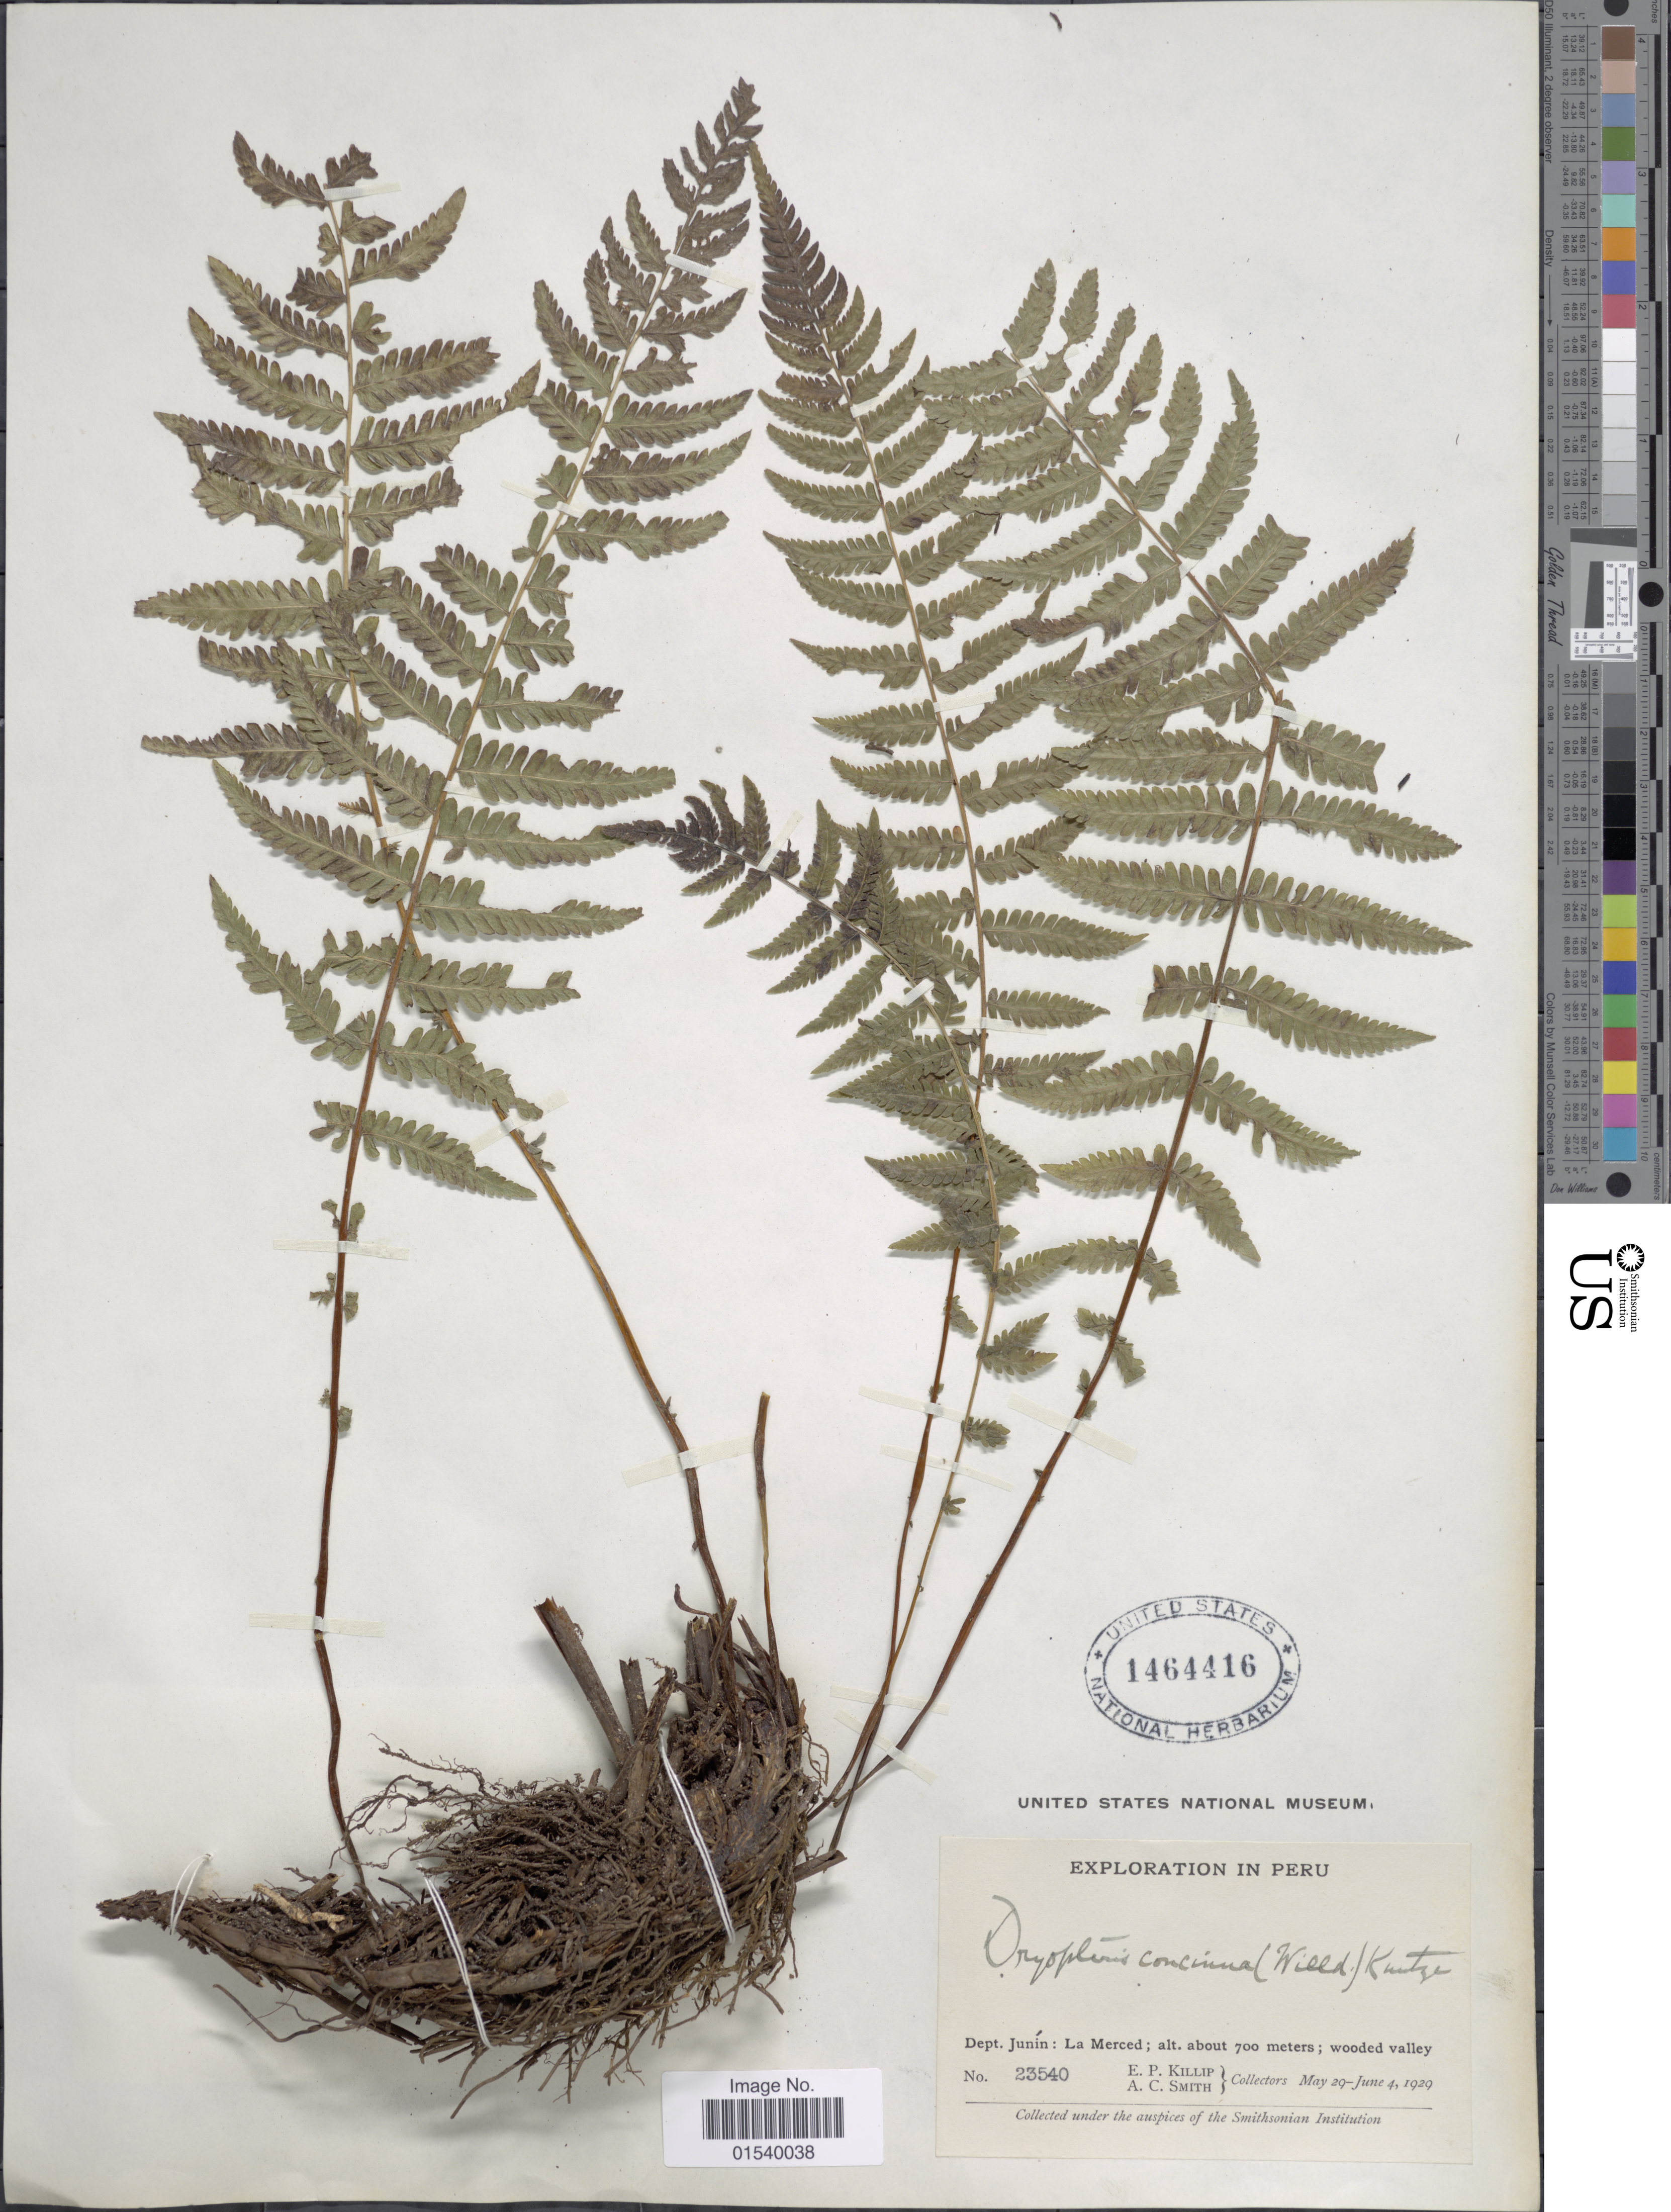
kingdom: Plantae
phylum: Tracheophyta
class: Polypodiopsida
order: Polypodiales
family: Thelypteridaceae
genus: Amauropelta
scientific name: Amauropelta concinna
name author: (Willd.) Pic. Serm.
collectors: E. P. Killip & A. C. Smith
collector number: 23540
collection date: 1929-05-29/1929-06-04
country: Peru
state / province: Junín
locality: Dept. Junín: La Merced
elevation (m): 700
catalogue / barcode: US 1464416